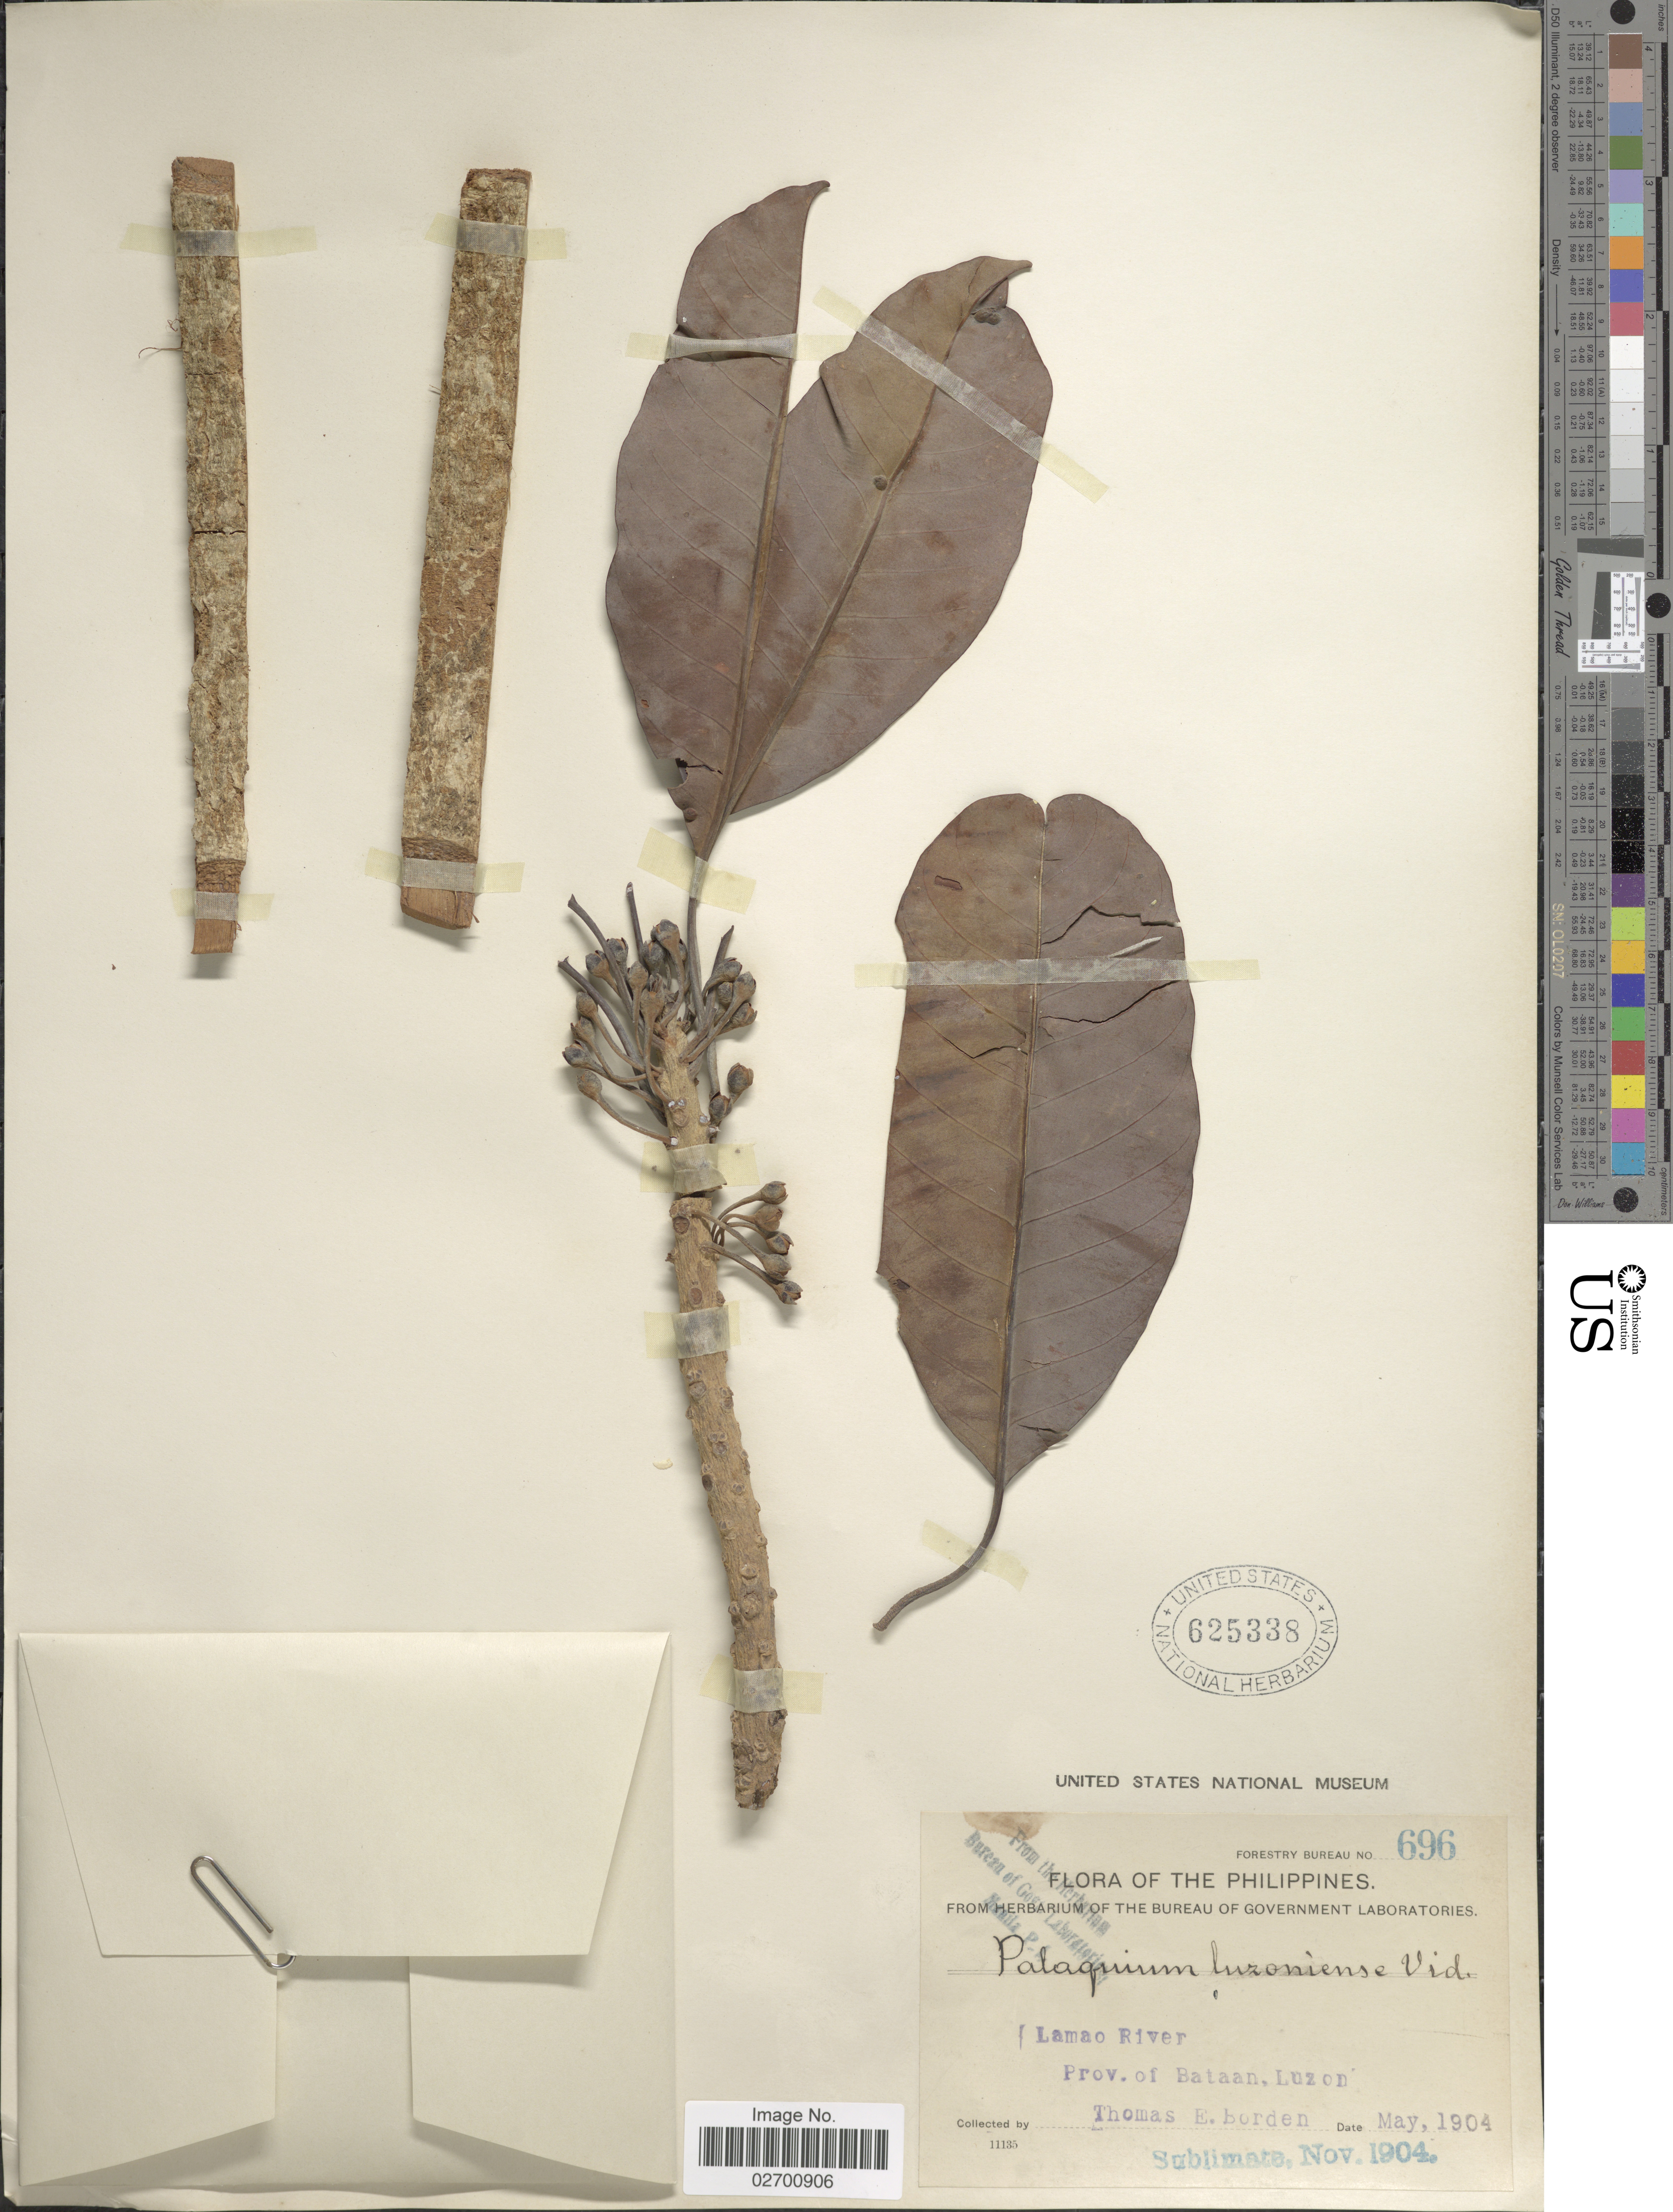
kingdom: Plantae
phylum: Tracheophyta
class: Magnoliopsida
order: Ericales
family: Sapotaceae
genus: Palaquium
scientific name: Palaquium luzoniense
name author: (Fern.-Vill.) S. Vidal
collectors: T. E. Borden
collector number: Forestry Bureau 696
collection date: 1904-05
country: Philippines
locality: Lamao River, Prov. of Bataan, Luzon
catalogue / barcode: US 625338